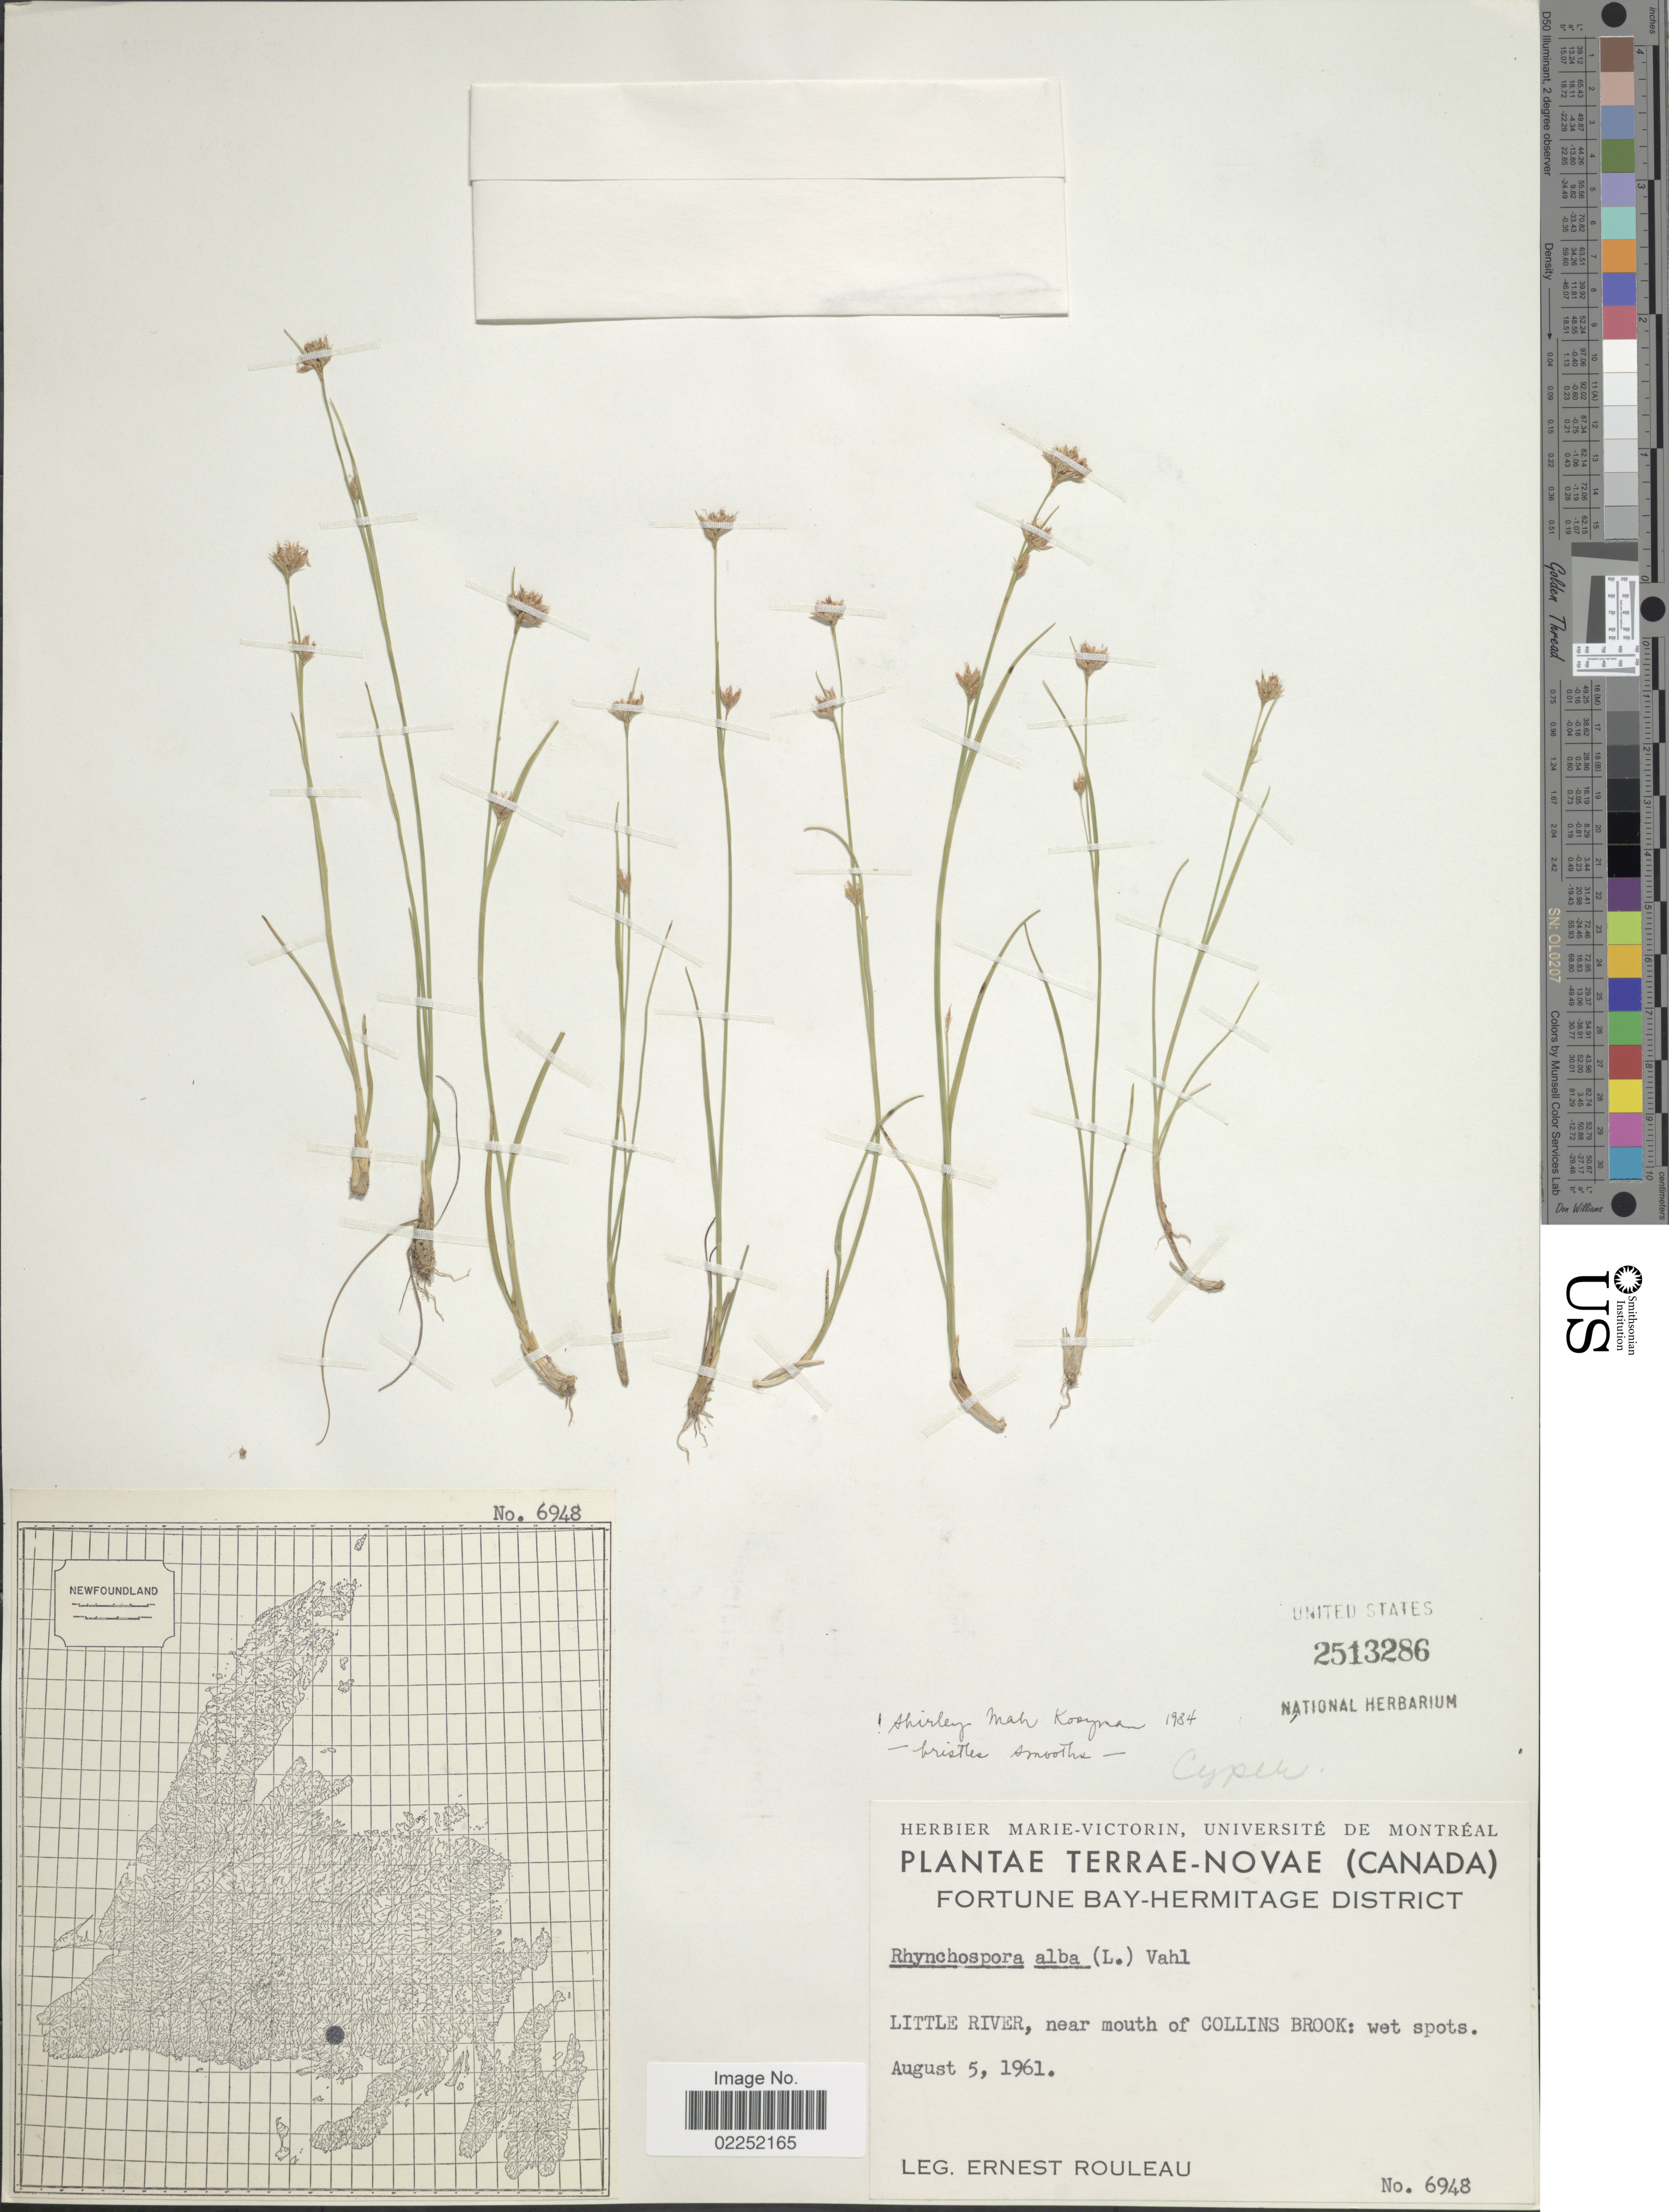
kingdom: Plantae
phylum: Tracheophyta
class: Liliopsida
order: Poales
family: Cyperaceae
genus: Rhynchospora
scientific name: Rhynchospora alba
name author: (L.) Vahl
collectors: E. Rouleau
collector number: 6948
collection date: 1961-08-05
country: Canada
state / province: Newfoundland and Labrador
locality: Terrae-Novae, Fortune Bay-Hermitage District, Little River, near mouth of Collins Brook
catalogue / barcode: US 2513286